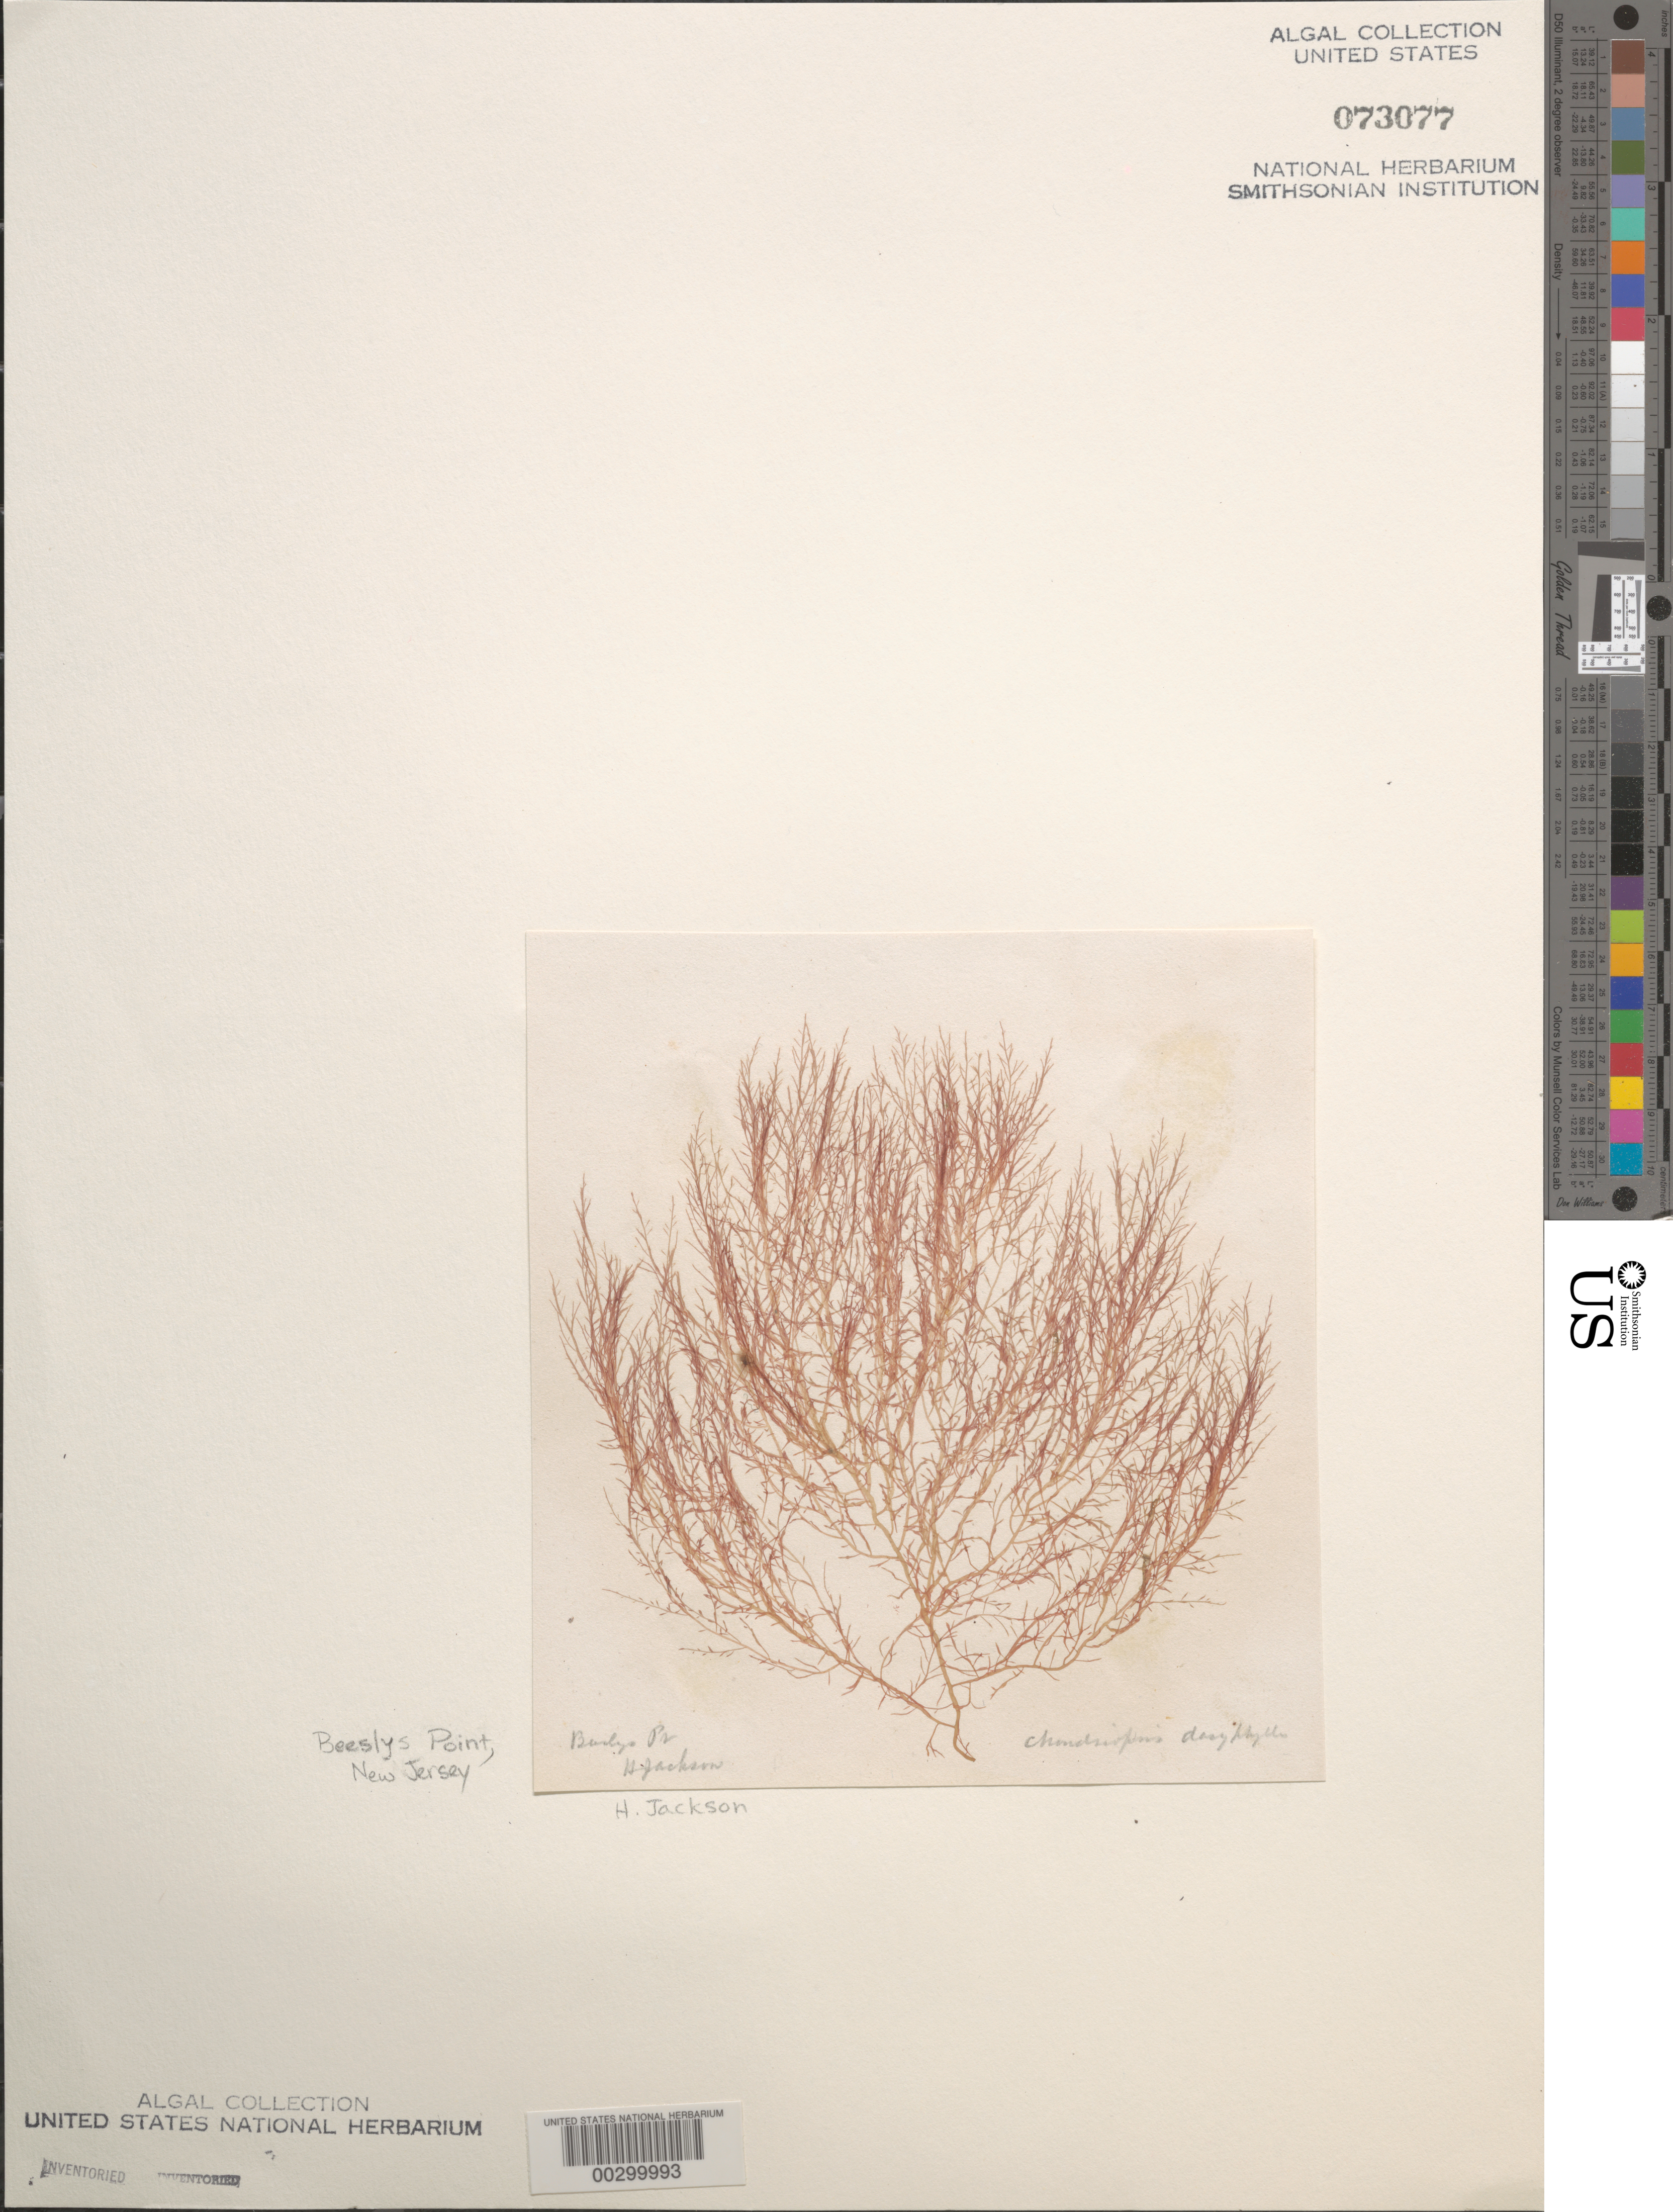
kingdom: Plantae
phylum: Rhodophyta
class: Florideophyceae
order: Ceramiales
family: Rhodomelaceae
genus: Chondria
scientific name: Chondria dasyphylla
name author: (Woodw.) C. Agardh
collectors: H. Jackson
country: United States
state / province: New Jersey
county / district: Cape May County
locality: Beesleys Point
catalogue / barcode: US 73077